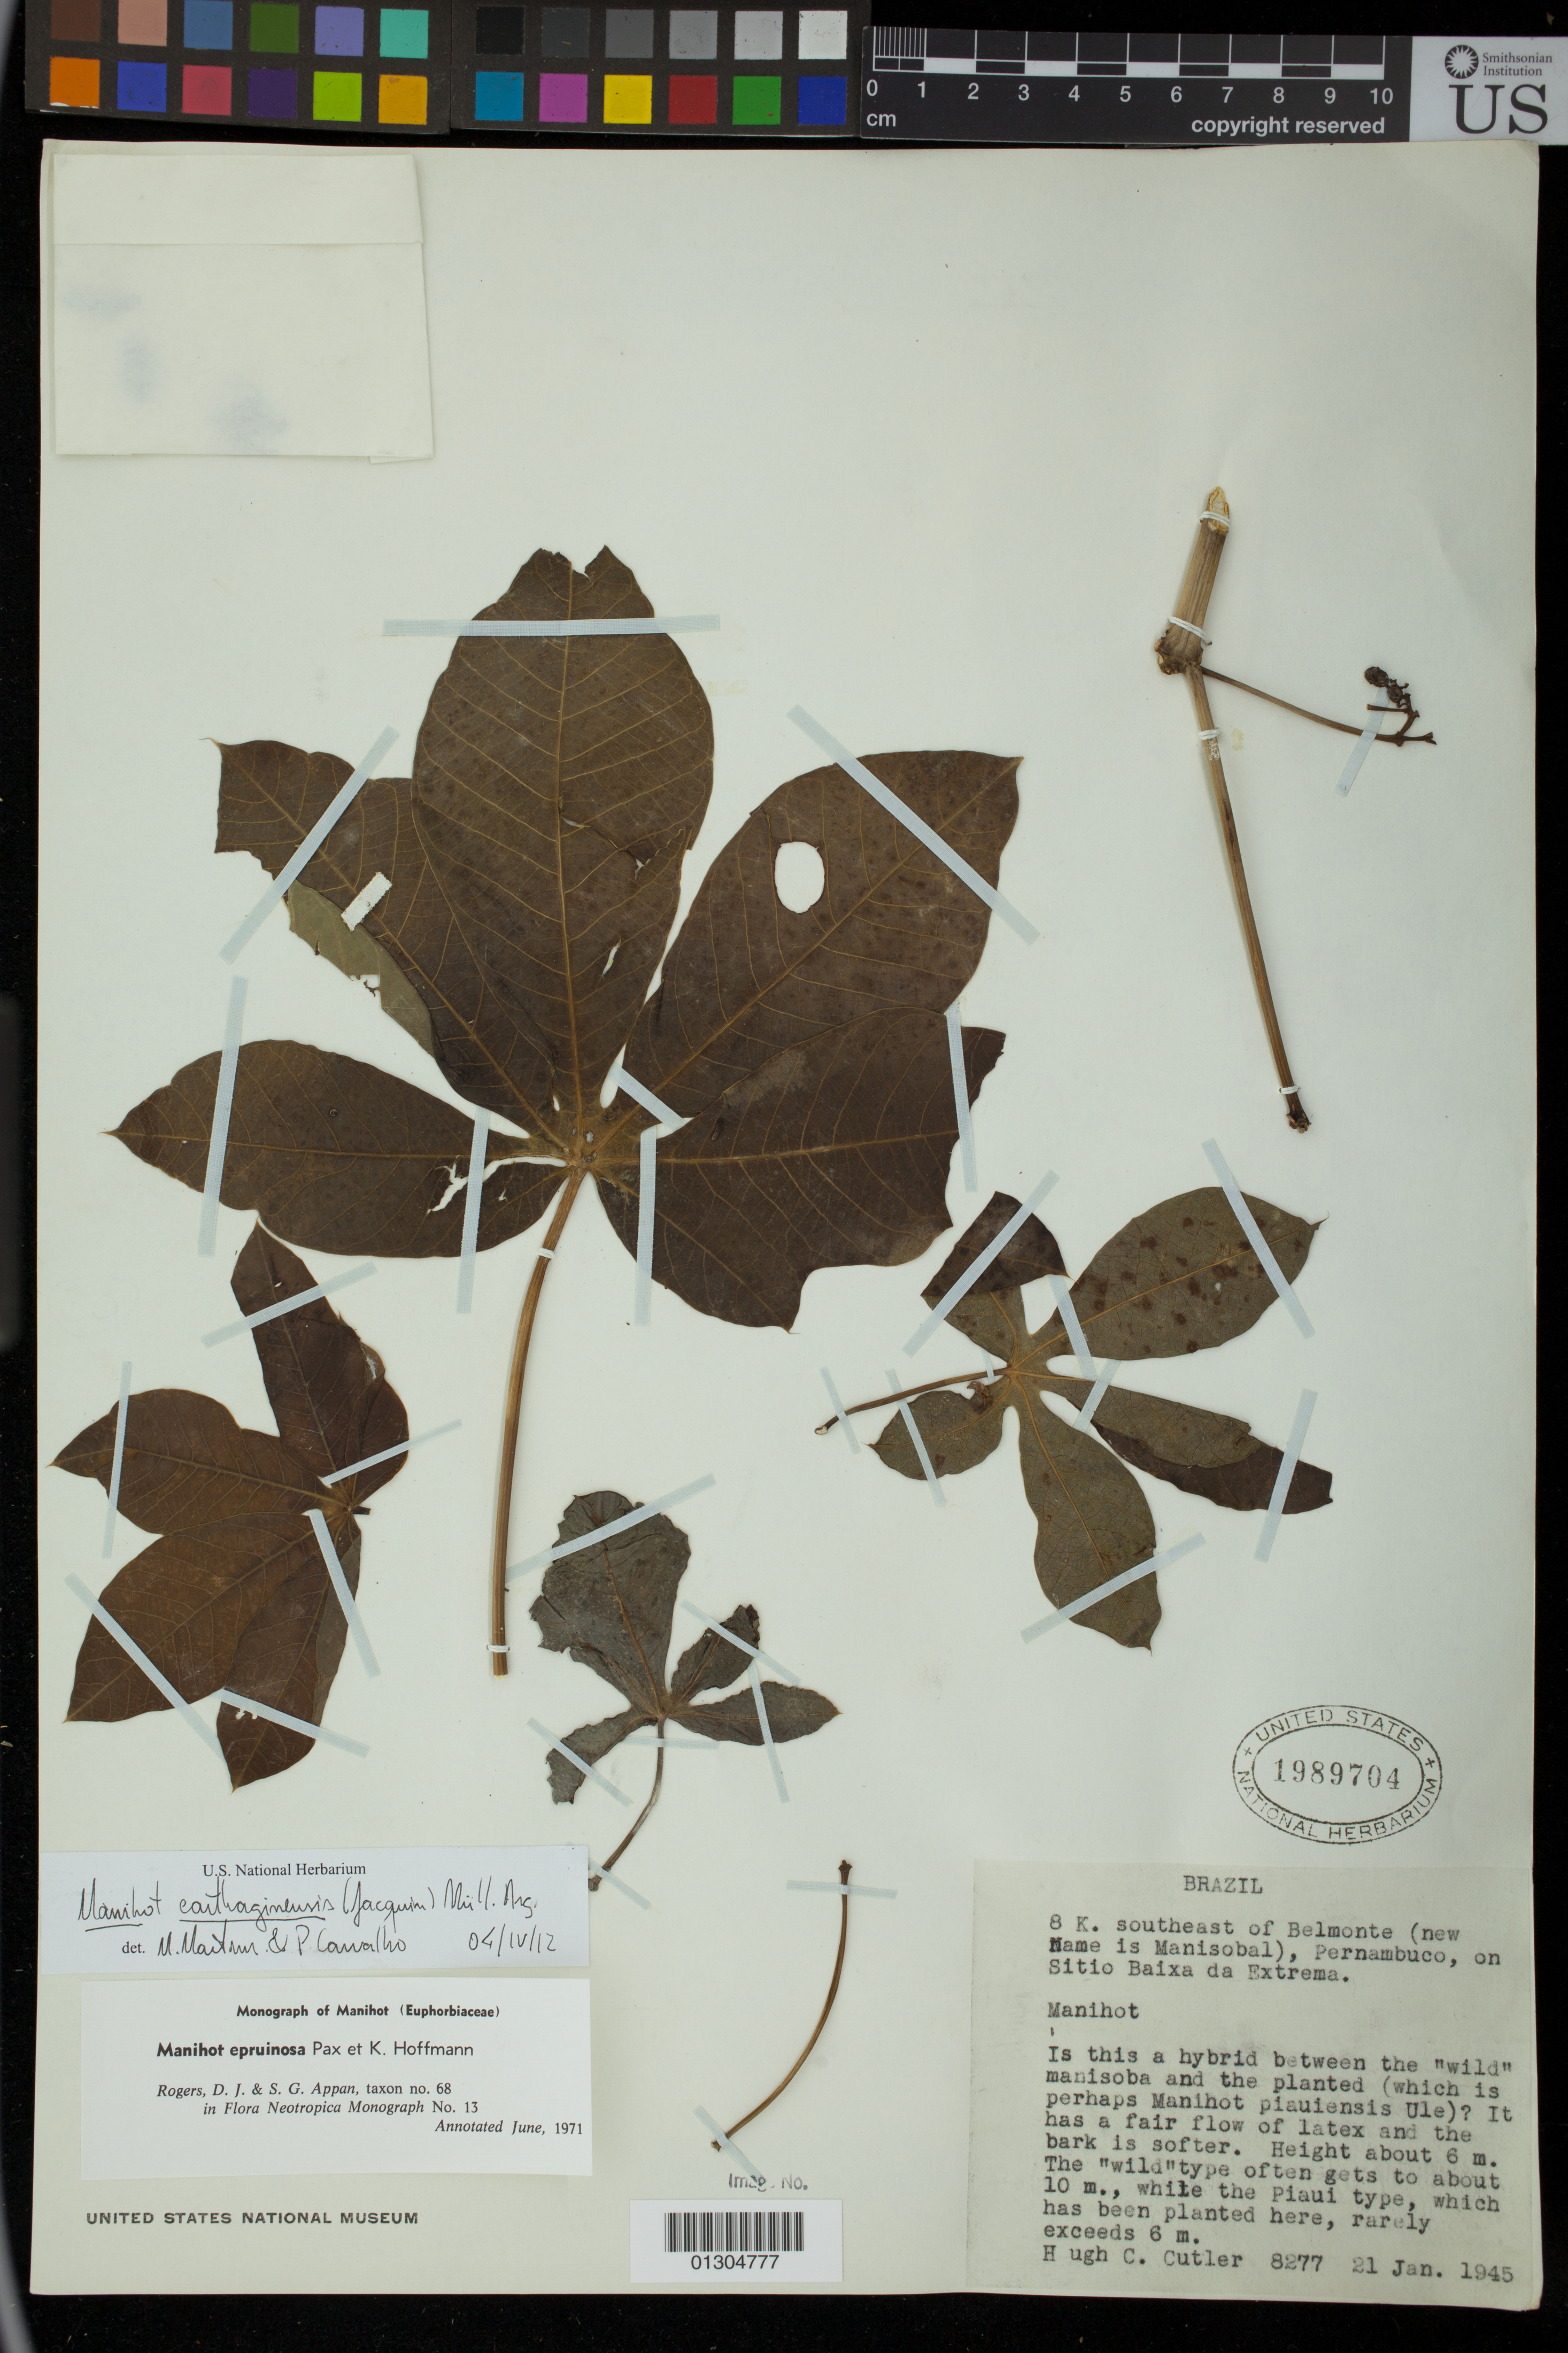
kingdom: Plantae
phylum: Tracheophyta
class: Magnoliopsida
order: Malpighiales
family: Euphorbiaceae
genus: Manihot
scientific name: Manihot carthagenensis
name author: (Jacq.) Müll. Arg.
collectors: H. C. Cutler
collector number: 8277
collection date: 1945-01-21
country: Brazil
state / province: Pernambuco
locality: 8 K. southeast of Belmont (new Name is Manisobal), Pernambuco, on Sitio Baixa da Extrema.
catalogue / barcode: US 1989704